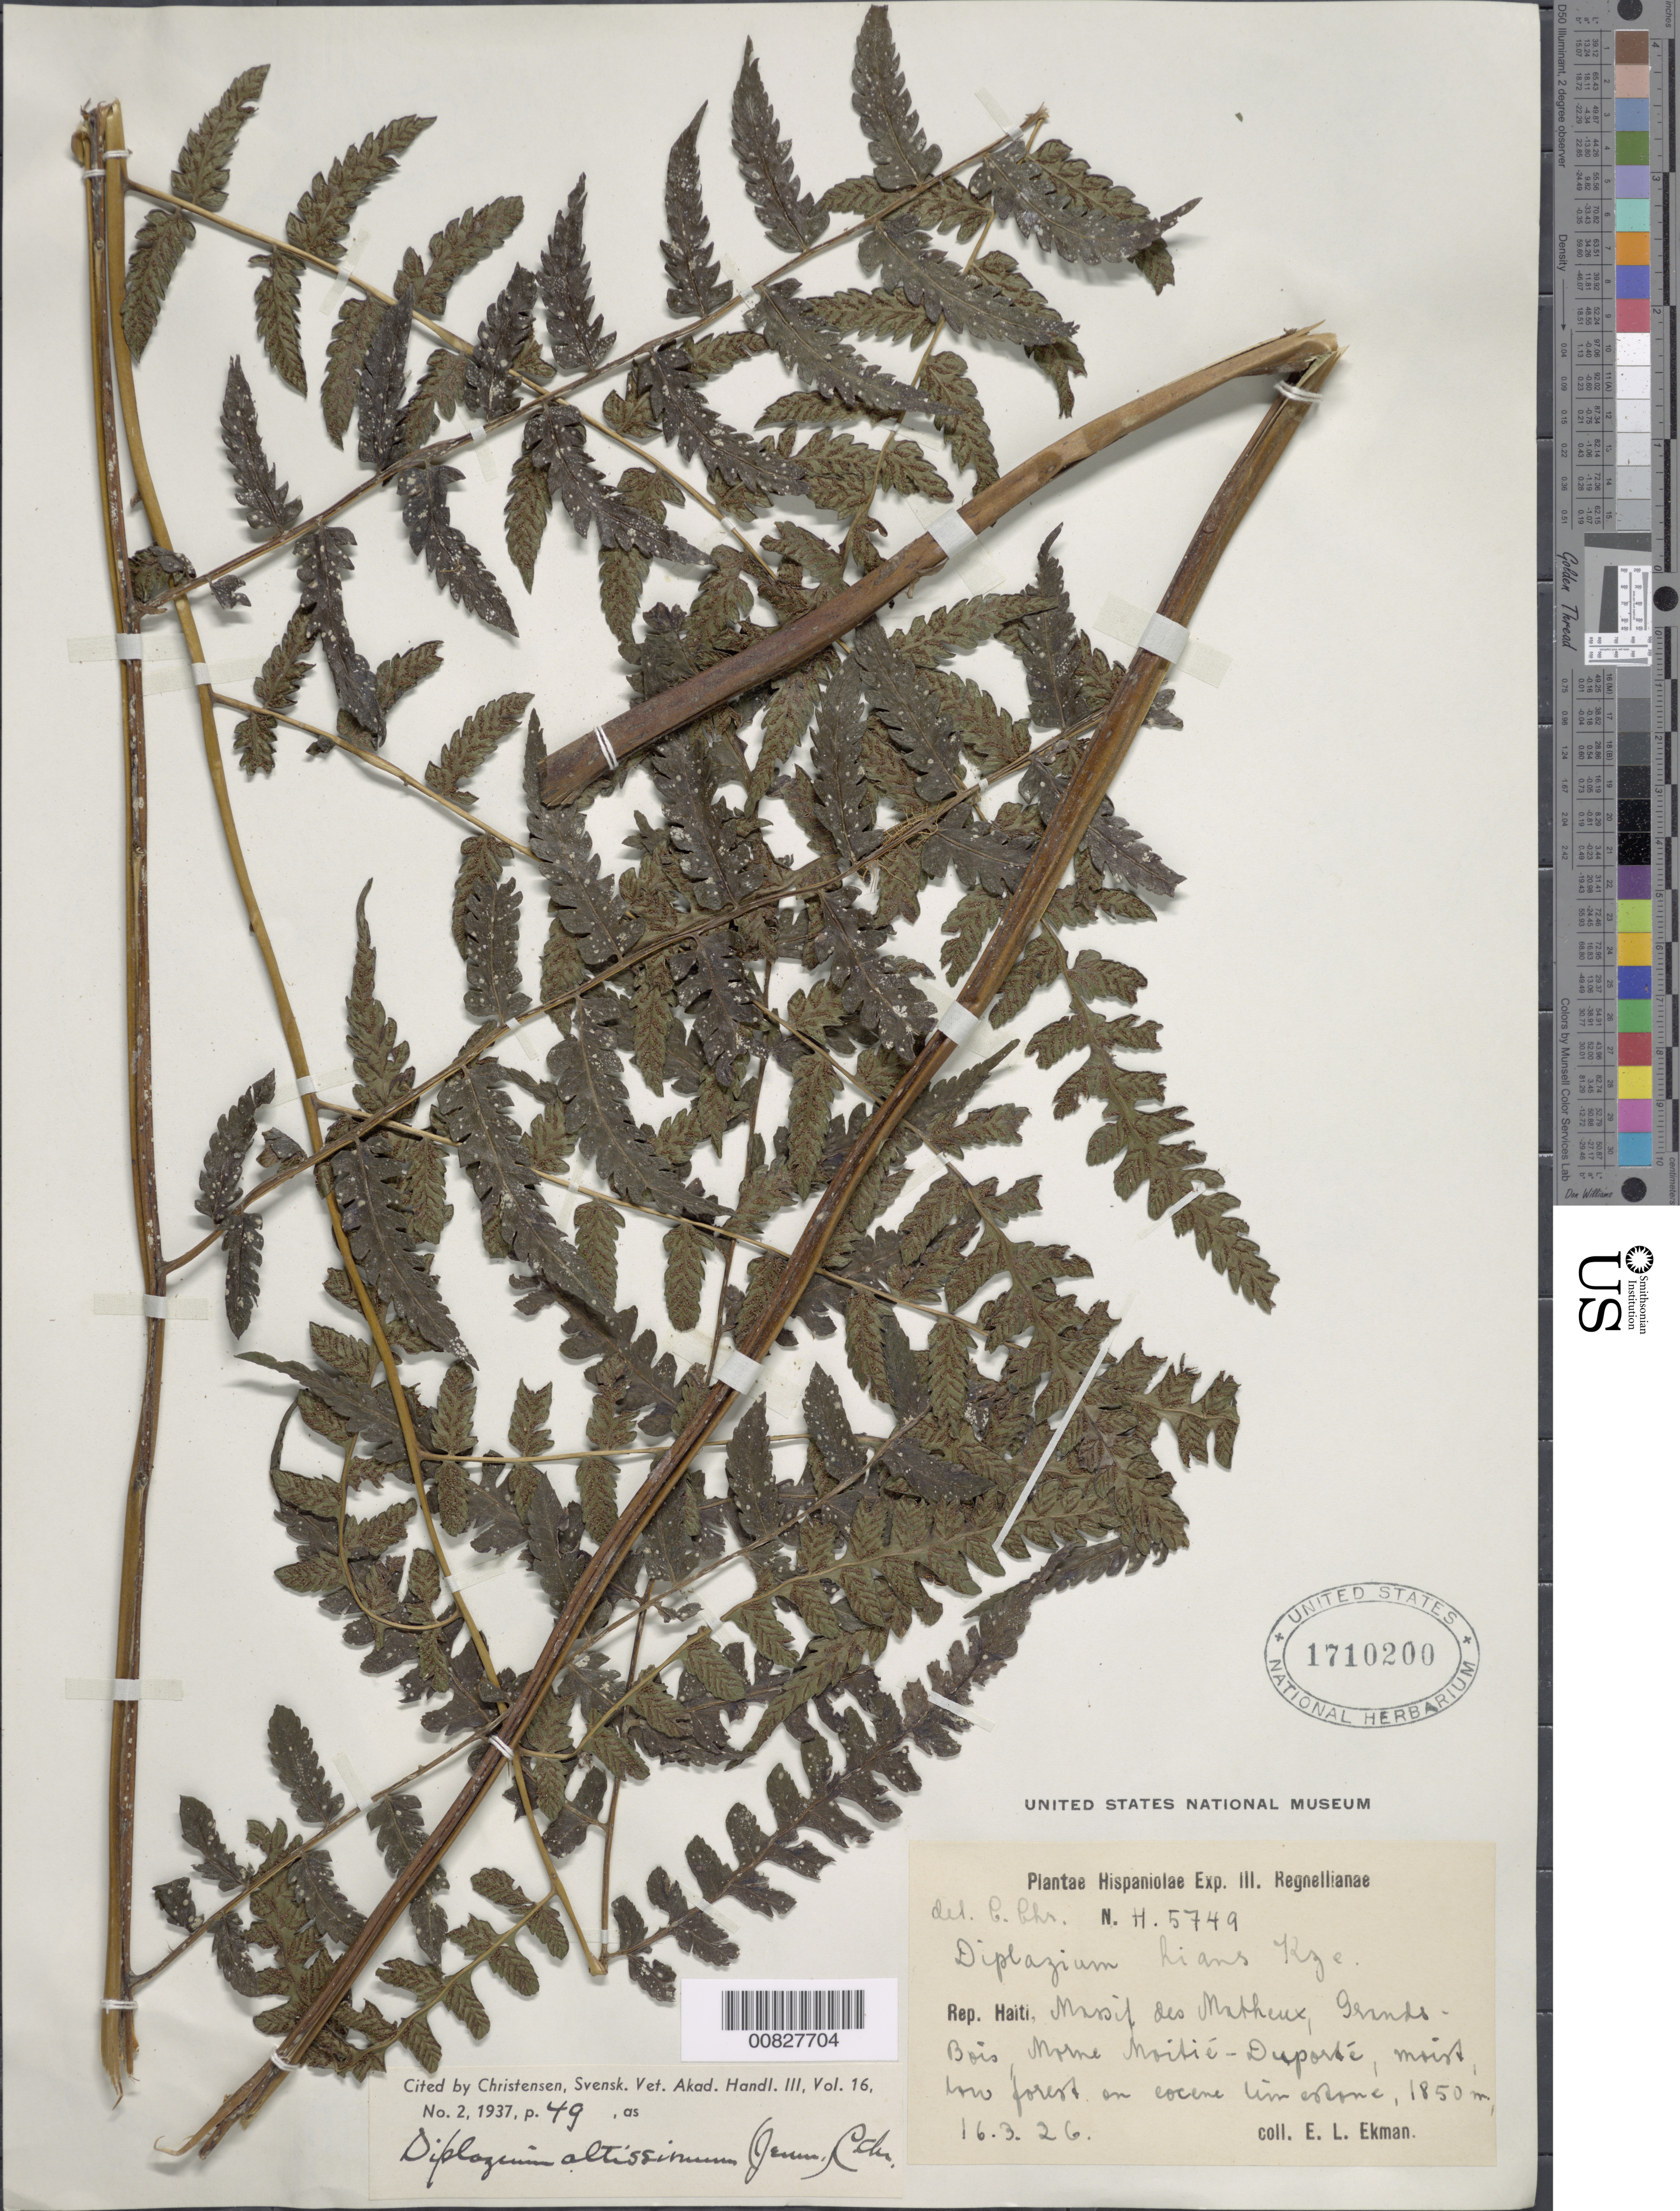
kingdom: Plantae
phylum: Tracheophyta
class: Polypodiopsida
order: Polypodiales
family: Athyriaceae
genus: Diplazium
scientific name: Diplazium altissimum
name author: (Jenman) C. Chr.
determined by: Christensen, C. F. A.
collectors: E. L. Ekman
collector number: H 5749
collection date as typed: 16 Mar 1926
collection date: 1926-03-16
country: Haiti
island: Hispaniola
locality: Massif des Matheux, Grands-Bois, Morne Moitié-Deporté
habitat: Moist, low forest on eocene limestone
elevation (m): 1850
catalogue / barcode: US 1710200